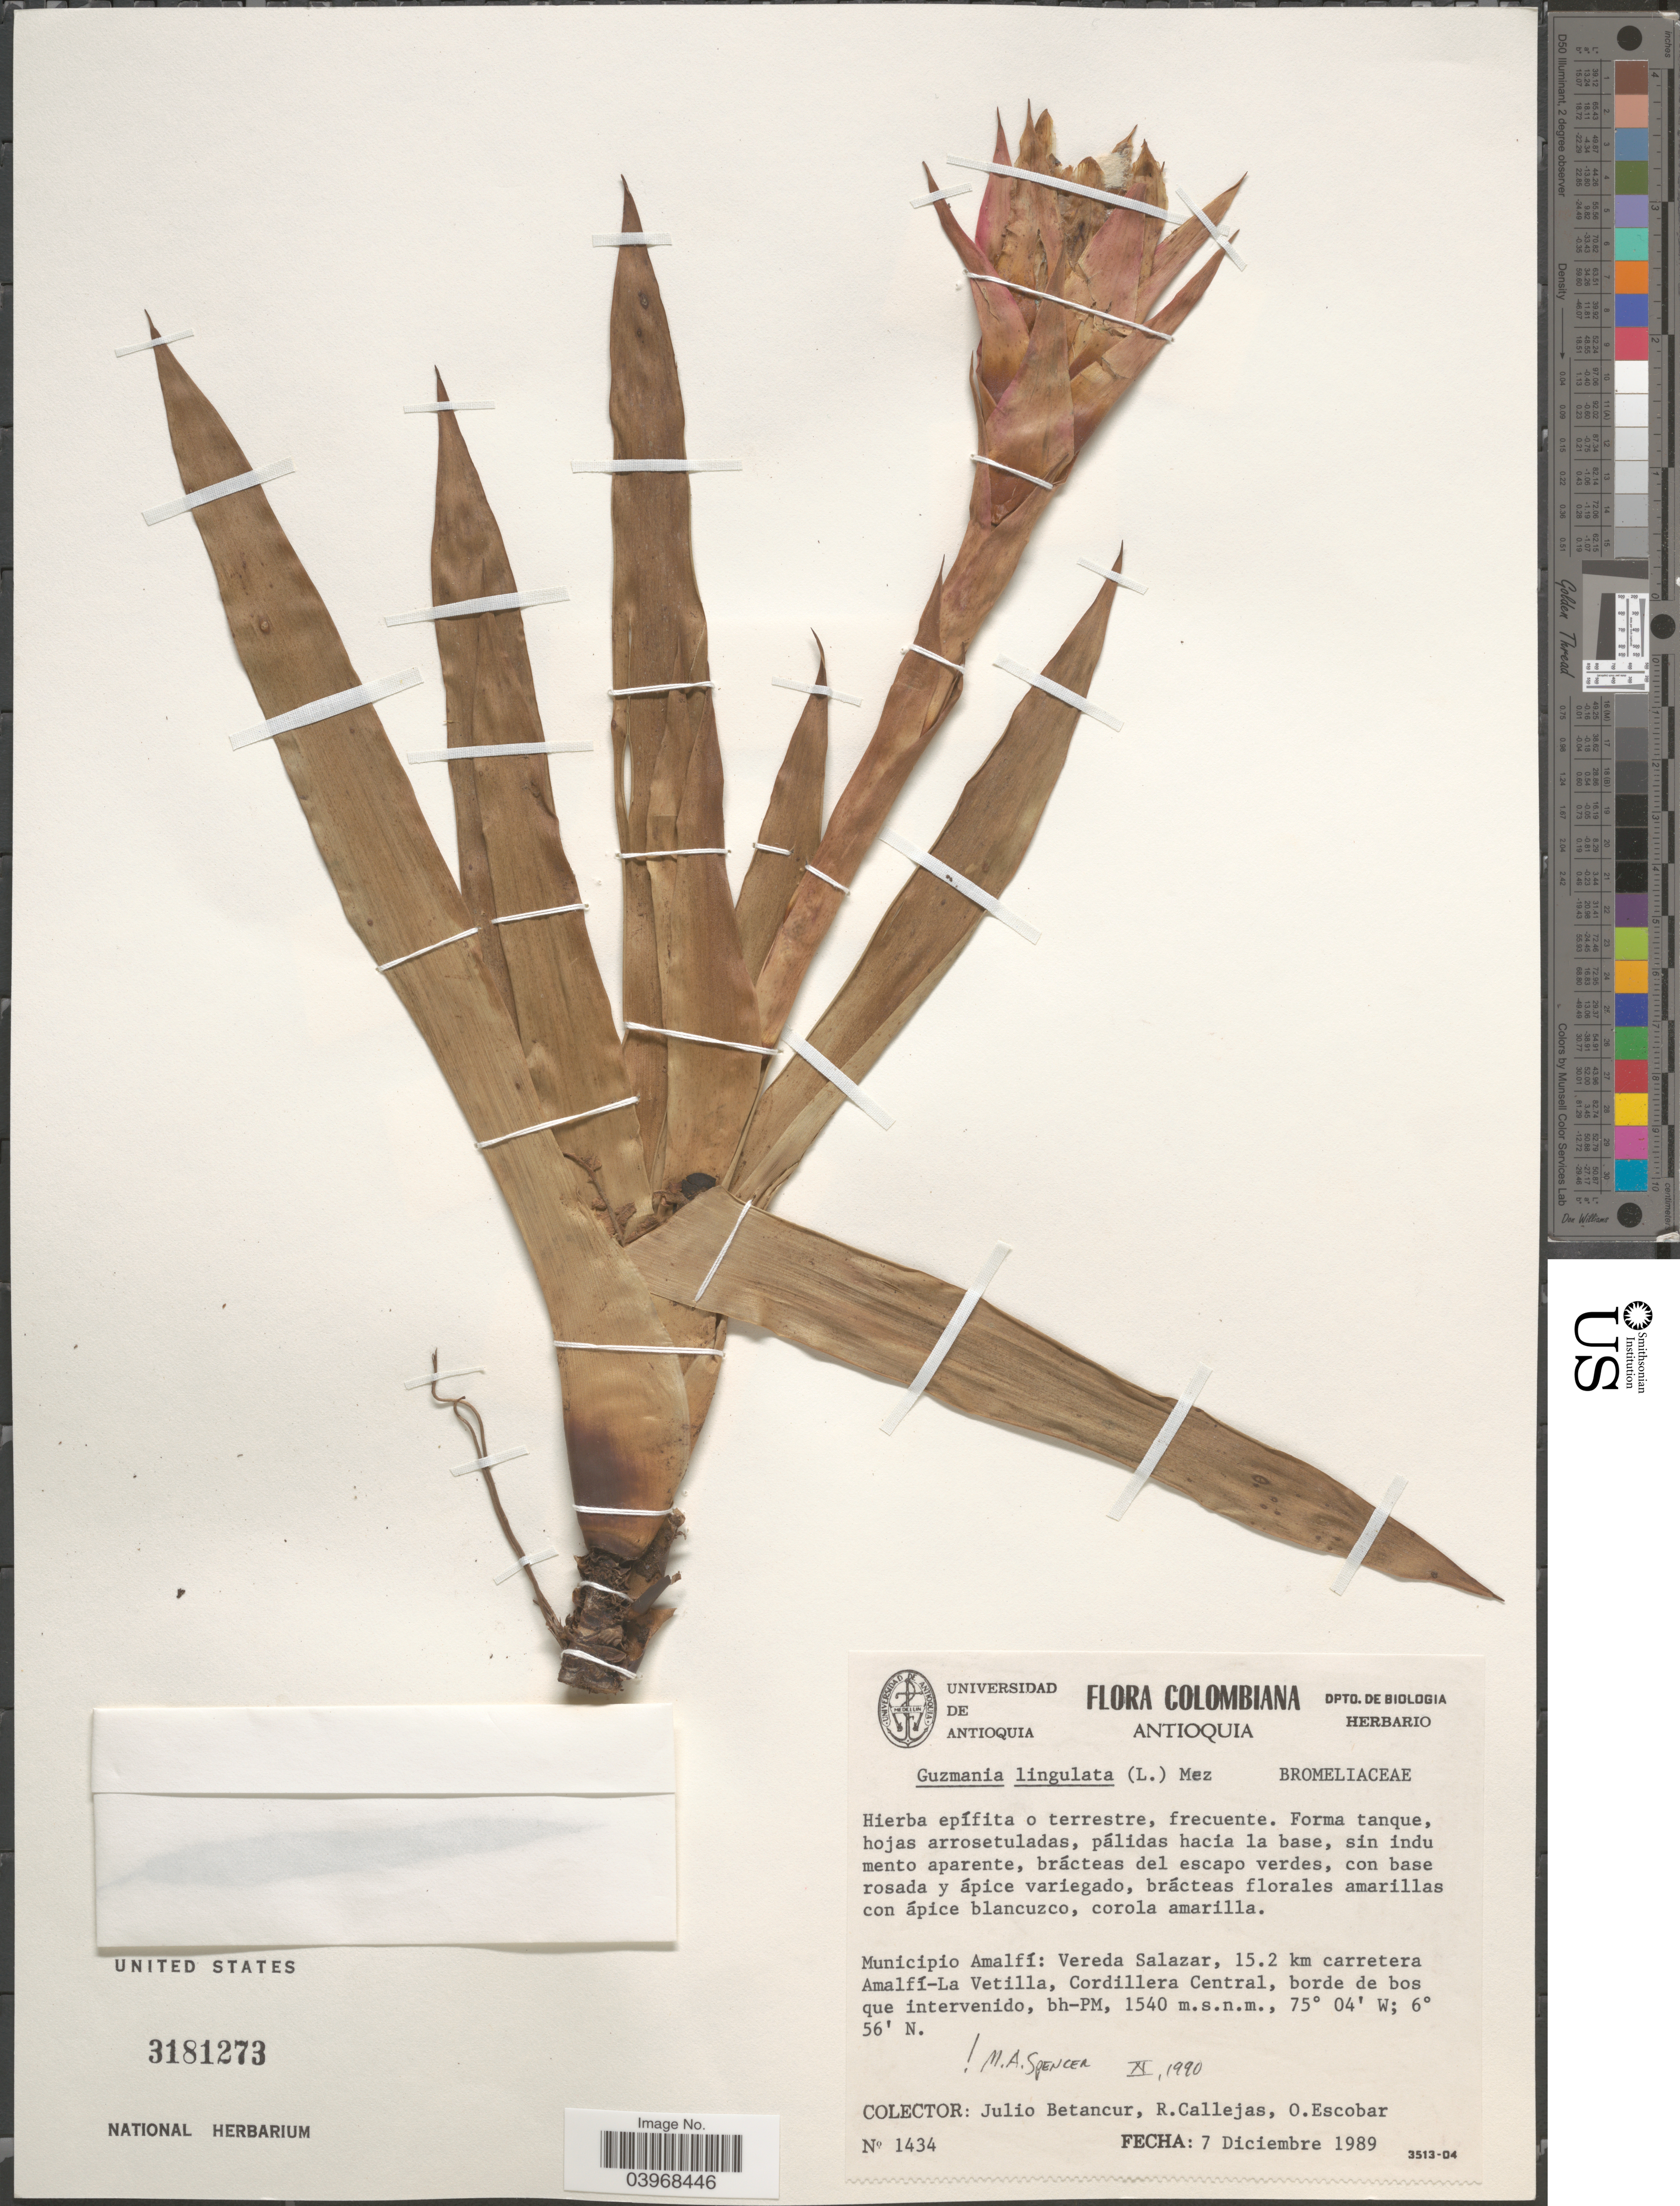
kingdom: Plantae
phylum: Tracheophyta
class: Liliopsida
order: Poales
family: Bromeliaceae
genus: Guzmania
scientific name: Guzmania lingulata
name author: (L.) Mez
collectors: J. Betancur, R. Callejas & O. Escobar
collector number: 1434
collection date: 1989-12-07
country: Colombia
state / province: Antioquia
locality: Municipio Amalfí: Vereda Salazar, 15.2 km carretera Amalfí-La Vetilla, Cordillera Central.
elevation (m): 1540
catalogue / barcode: US 3181273